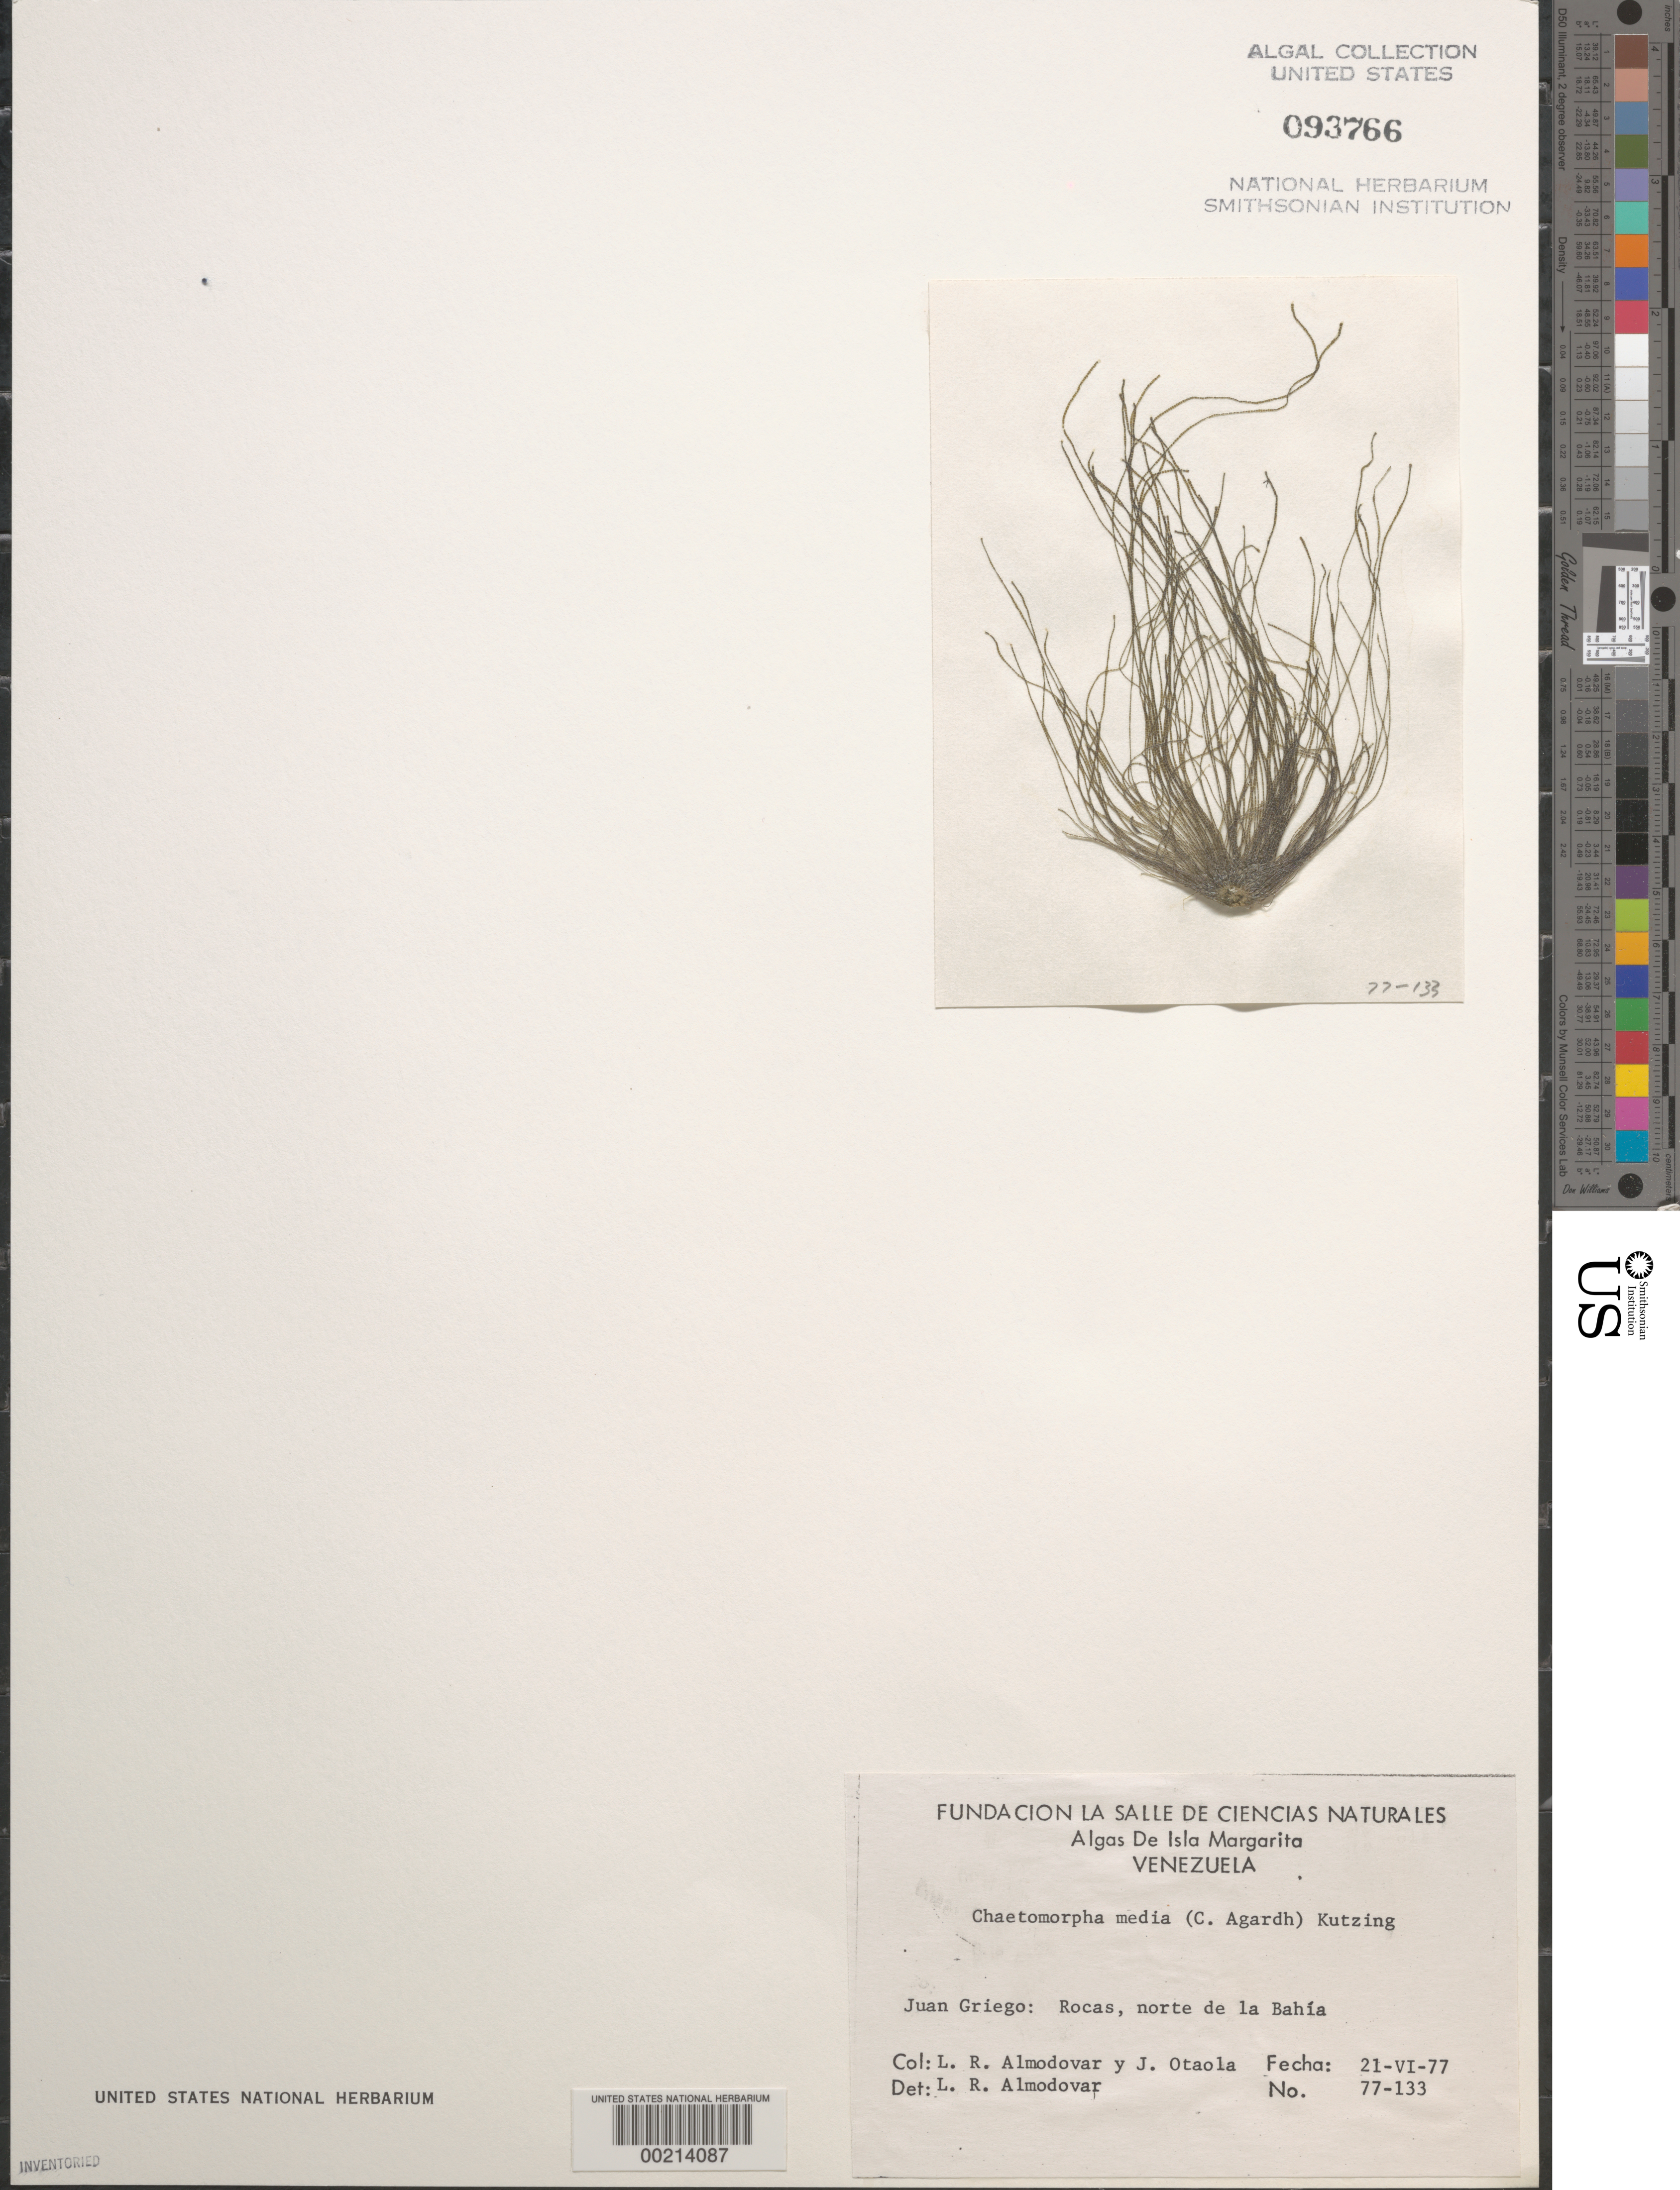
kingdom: Plantae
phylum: Chlorophyta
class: Ulvophyceae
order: Cladophorales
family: Cladophoraceae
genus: Chaetomorpha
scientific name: Chaetomorpha melagonium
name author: (F. Weber & D. Mohr) Kützing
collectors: L. Almodovar & J. Otaola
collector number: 77-133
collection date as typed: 21 Jun 1977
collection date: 1977-06-21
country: Venezuela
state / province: Nueva Esparta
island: Margarita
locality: Juangriego, north of bahia de juan griego, isla de margarita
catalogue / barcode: US 93766